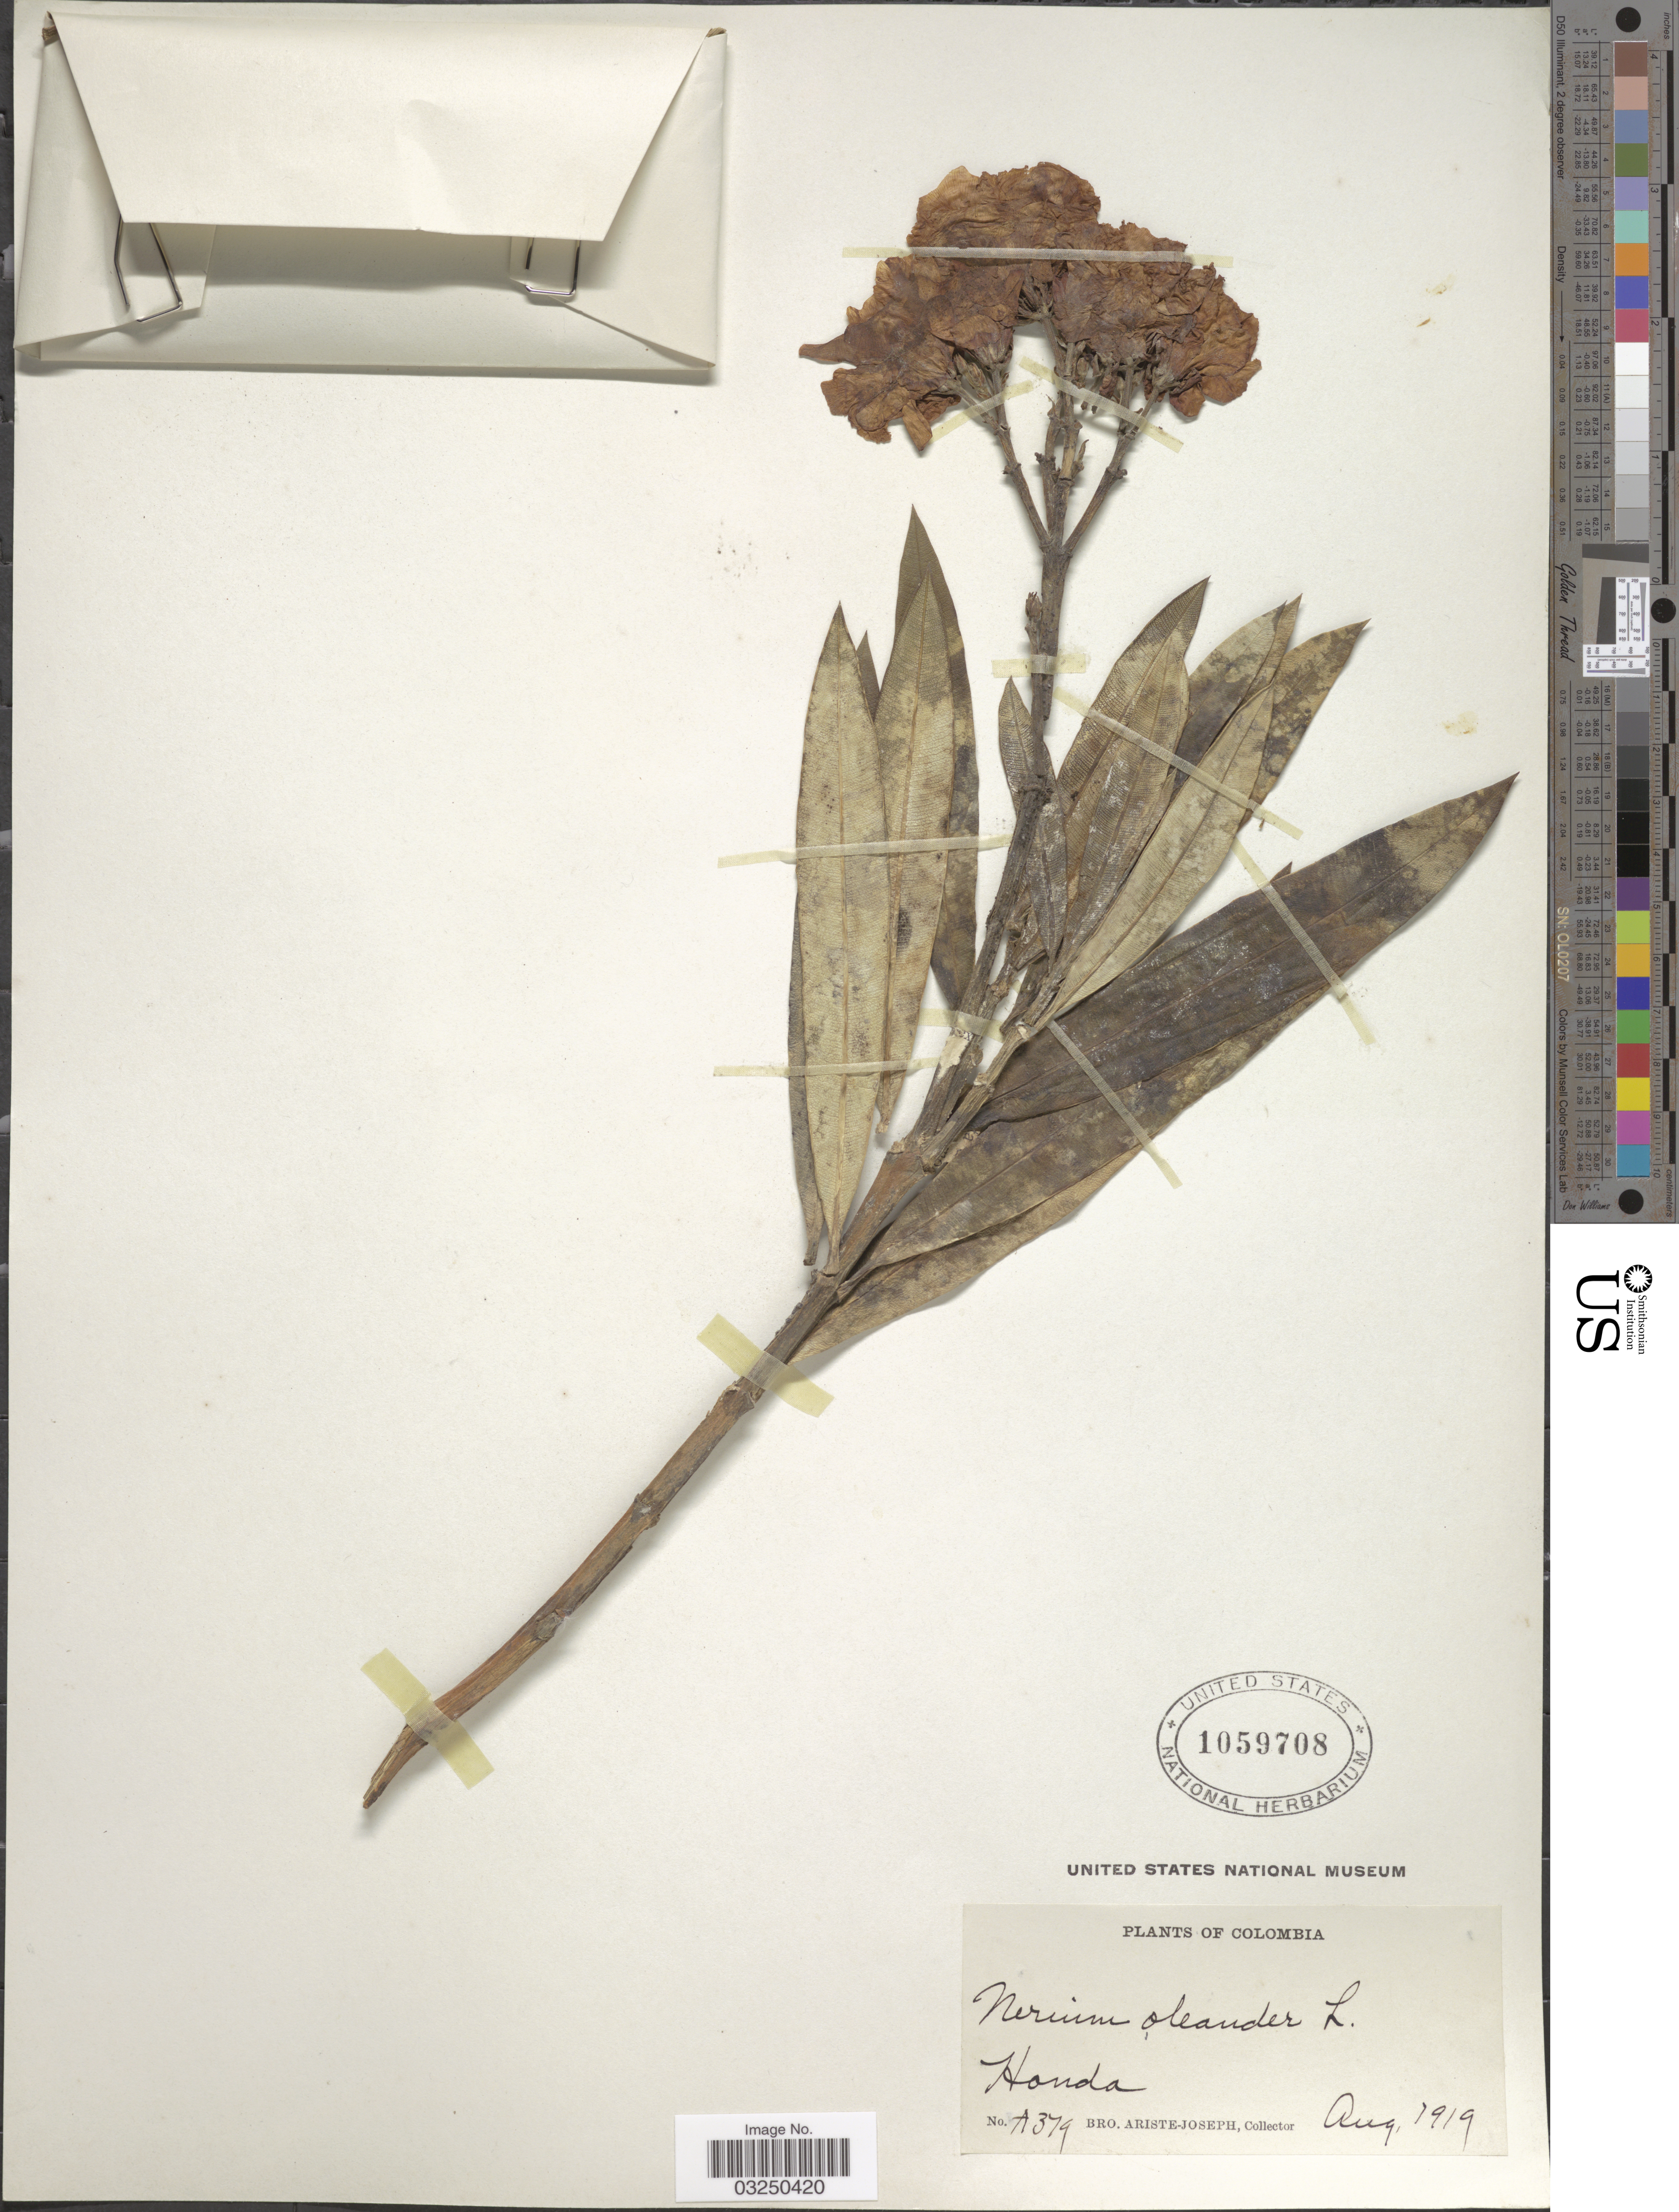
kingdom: Plantae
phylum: Tracheophyta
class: Magnoliopsida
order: Gentianales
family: Apocynaceae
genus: Nerium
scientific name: Nerium oleander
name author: L.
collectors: Bro. Ariste-Joseph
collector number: A379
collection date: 1919-08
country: Colombia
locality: Honda.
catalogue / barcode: US 1059708